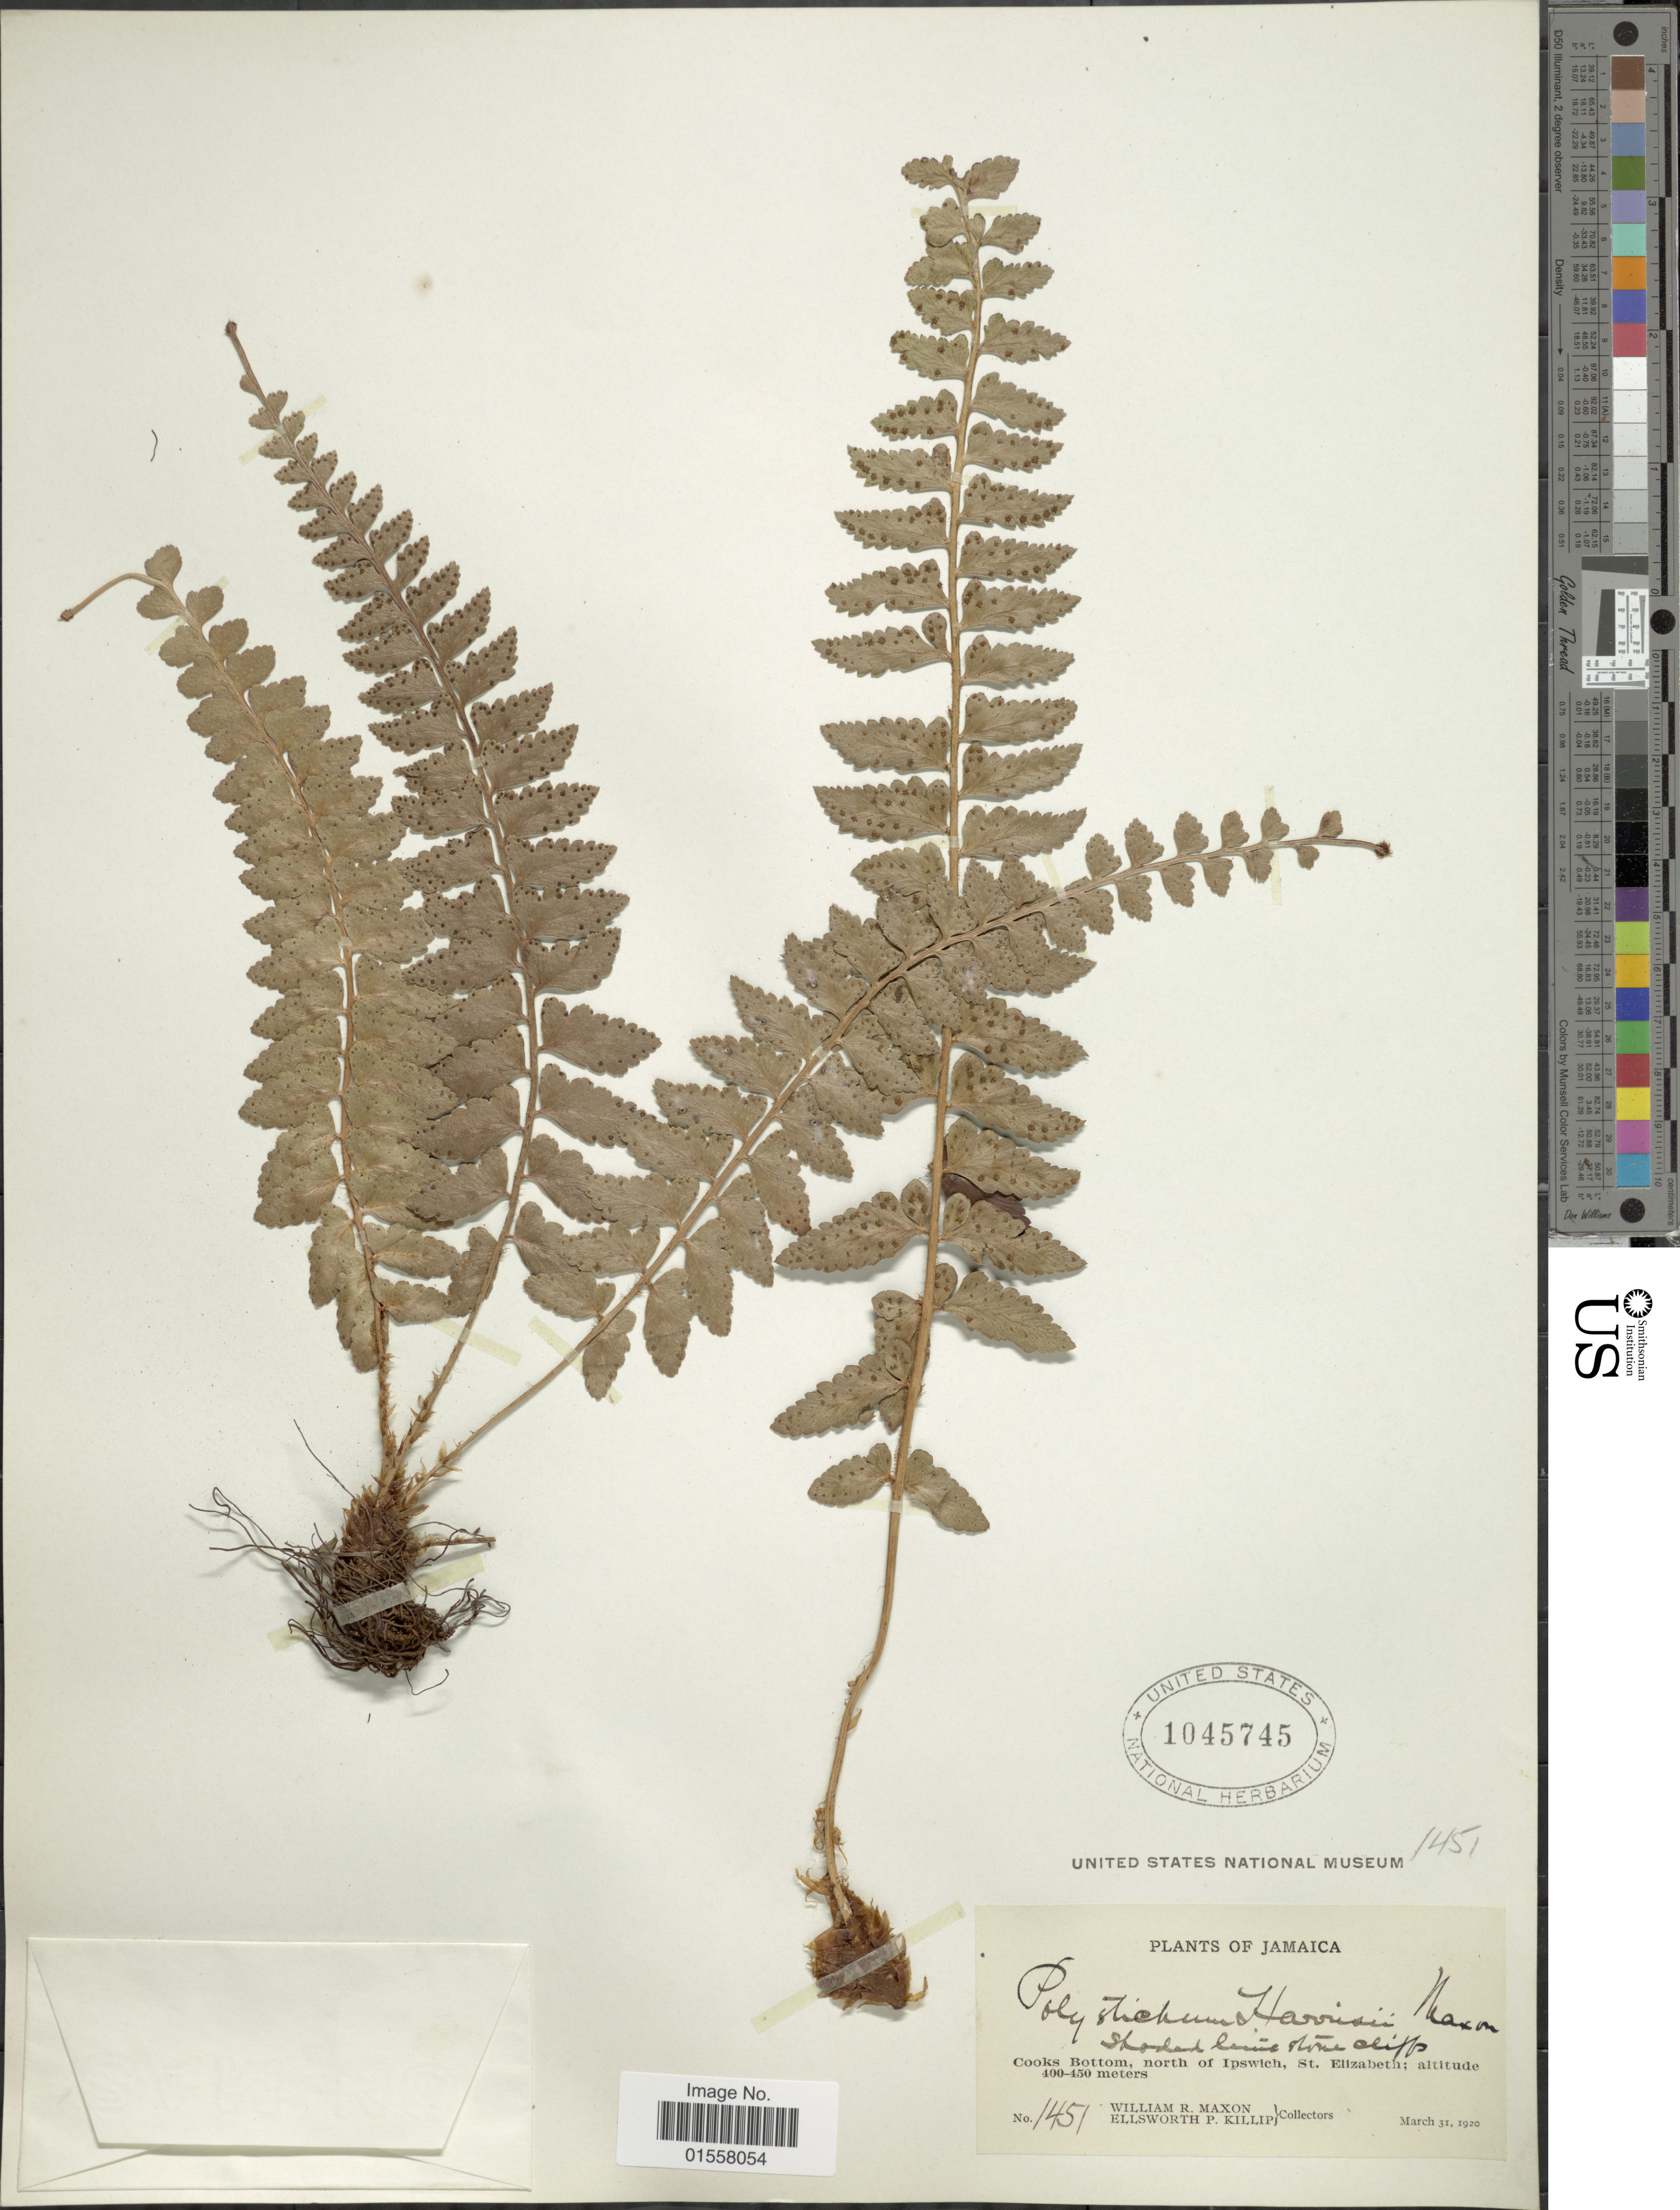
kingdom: Plantae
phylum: Tracheophyta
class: Polypodiopsida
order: Polypodiales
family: Dryopteridaceae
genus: Polystichum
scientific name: Polystichum harrisii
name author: Maxon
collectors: W. R. Maxon & E. P. Killip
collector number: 1451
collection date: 1920-03-31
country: Jamaica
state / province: Saint Elizabeth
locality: Cooks Bottom, north of Ipswich, St. Elizabeth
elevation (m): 400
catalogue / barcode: US 1045745